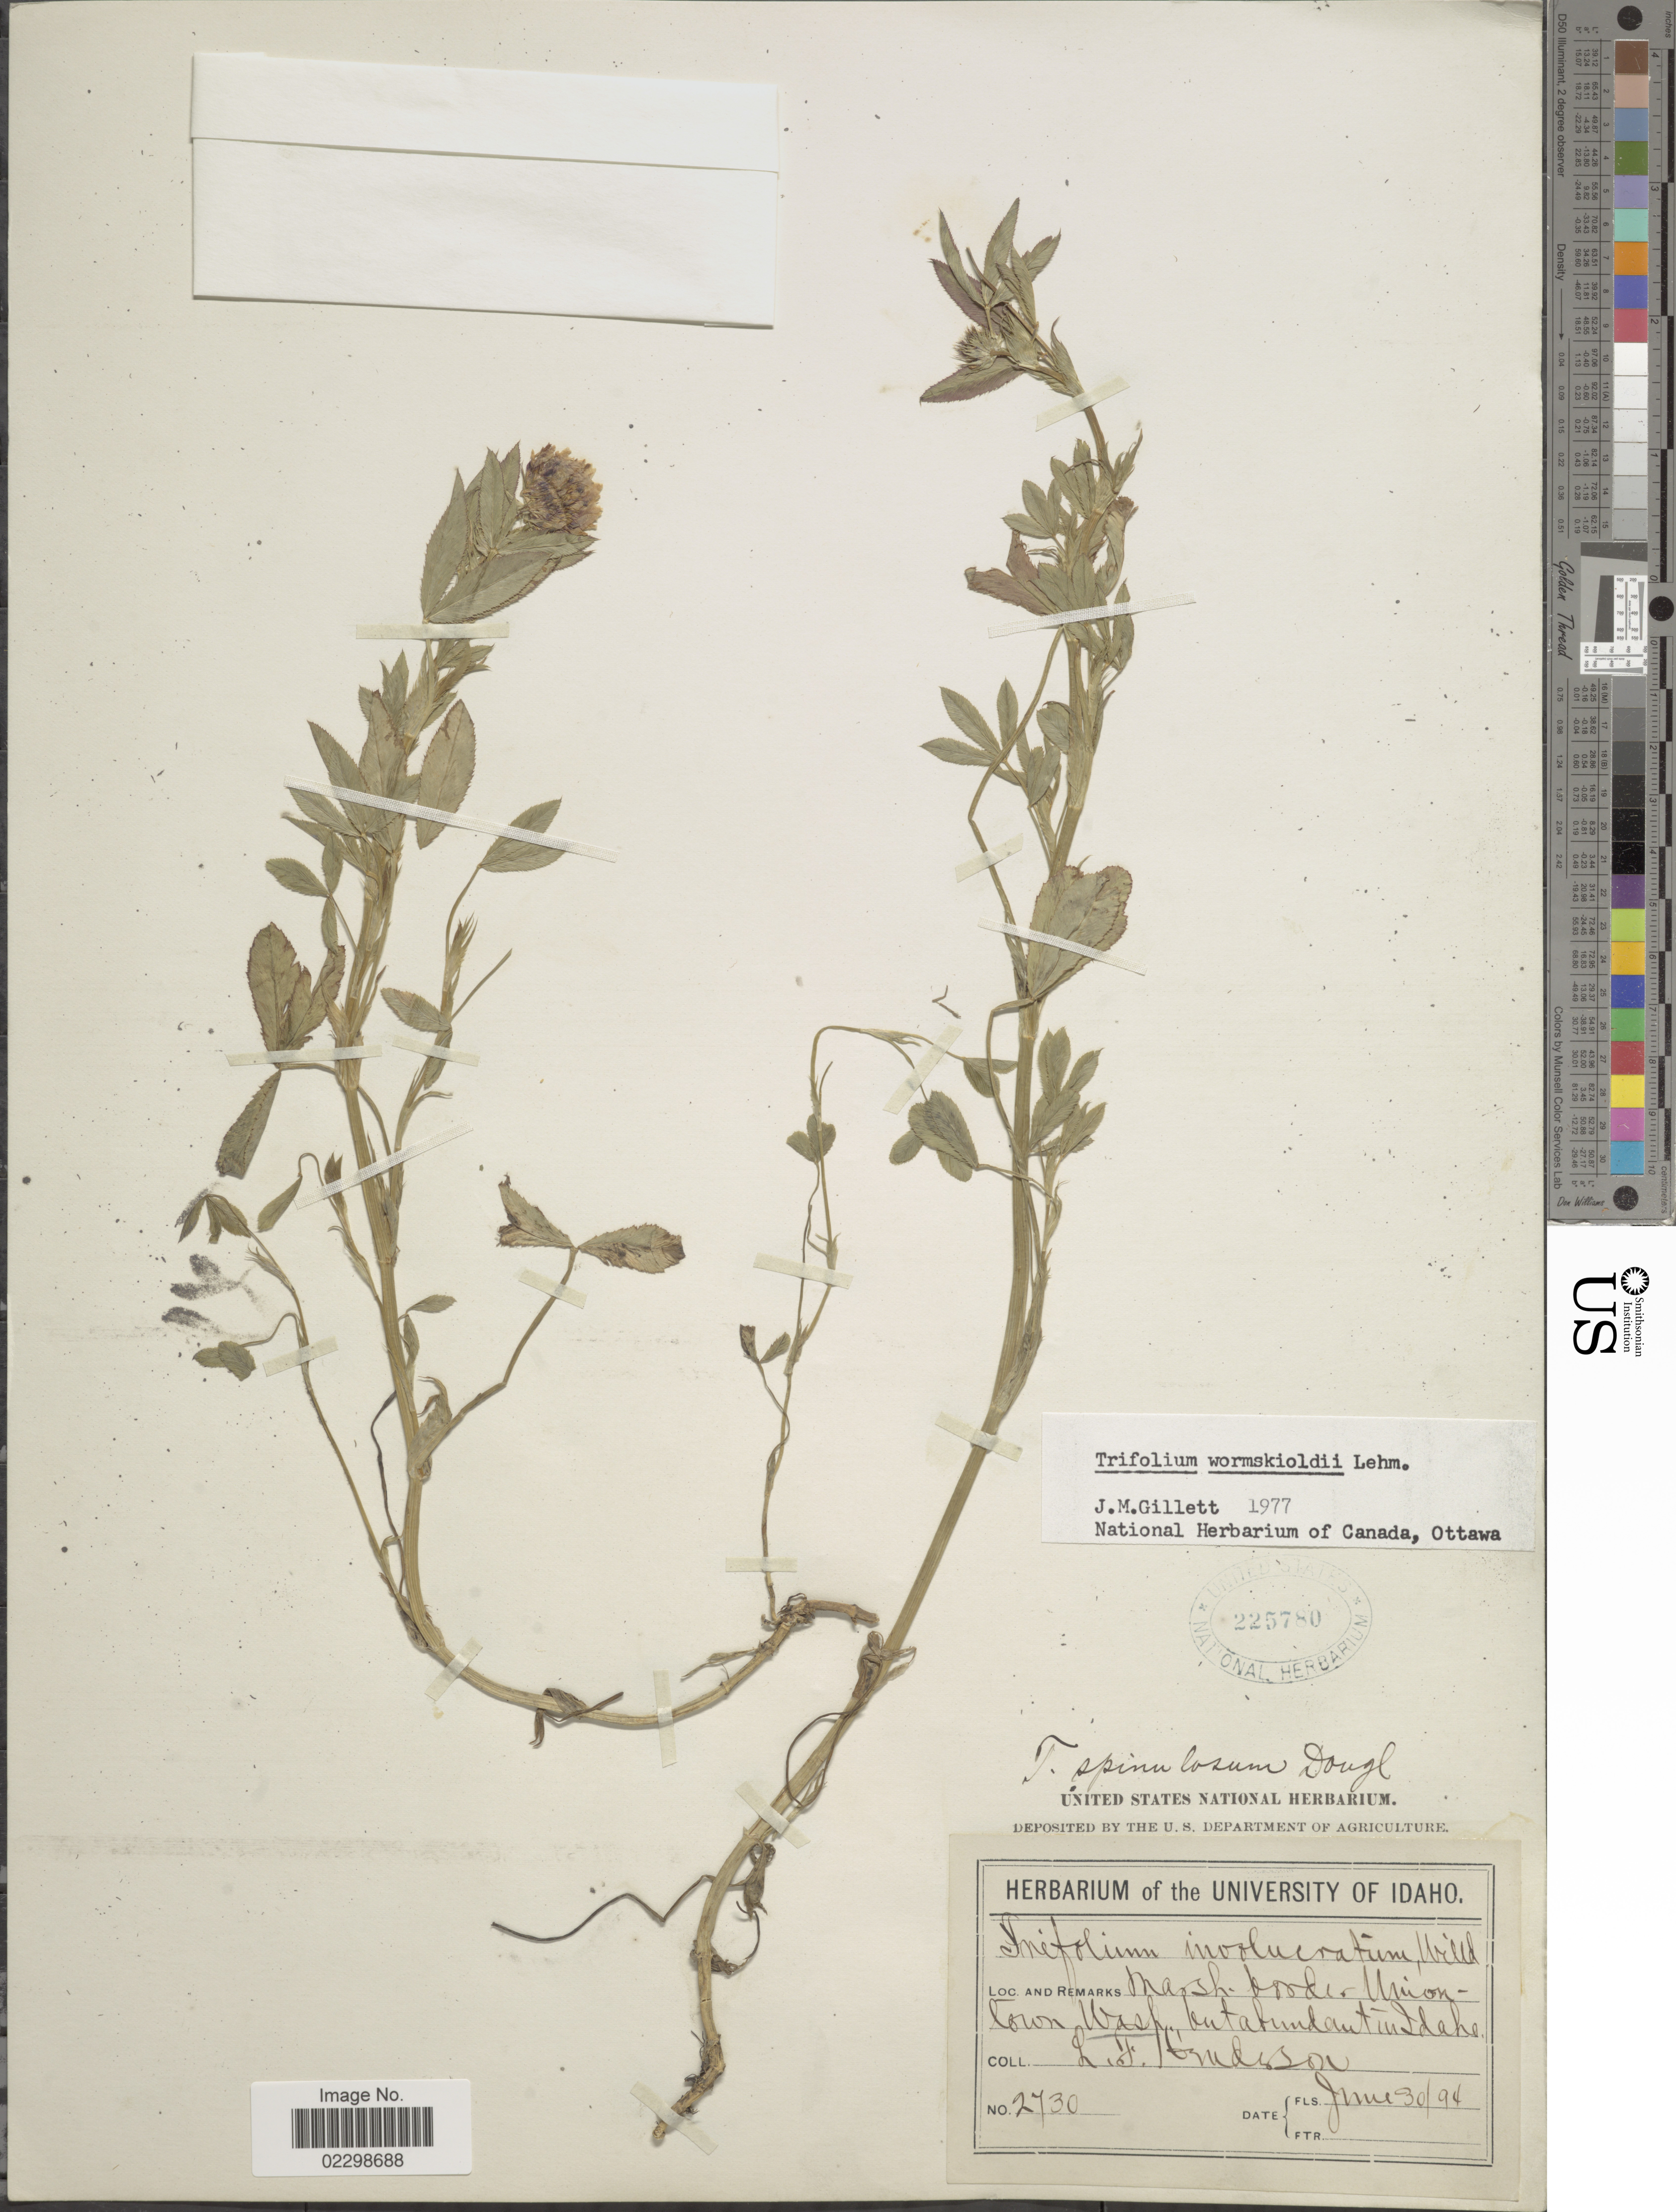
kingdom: Plantae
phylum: Tracheophyta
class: Magnoliopsida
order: Fabales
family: Fabaceae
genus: Trifolium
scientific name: Trifolium wormskioldii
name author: Lehm.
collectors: L. Henderson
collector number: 2730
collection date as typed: Transcribed d/m/y: 30/6/94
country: United States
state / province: Washington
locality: Union town, Wash.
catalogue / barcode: US 225780